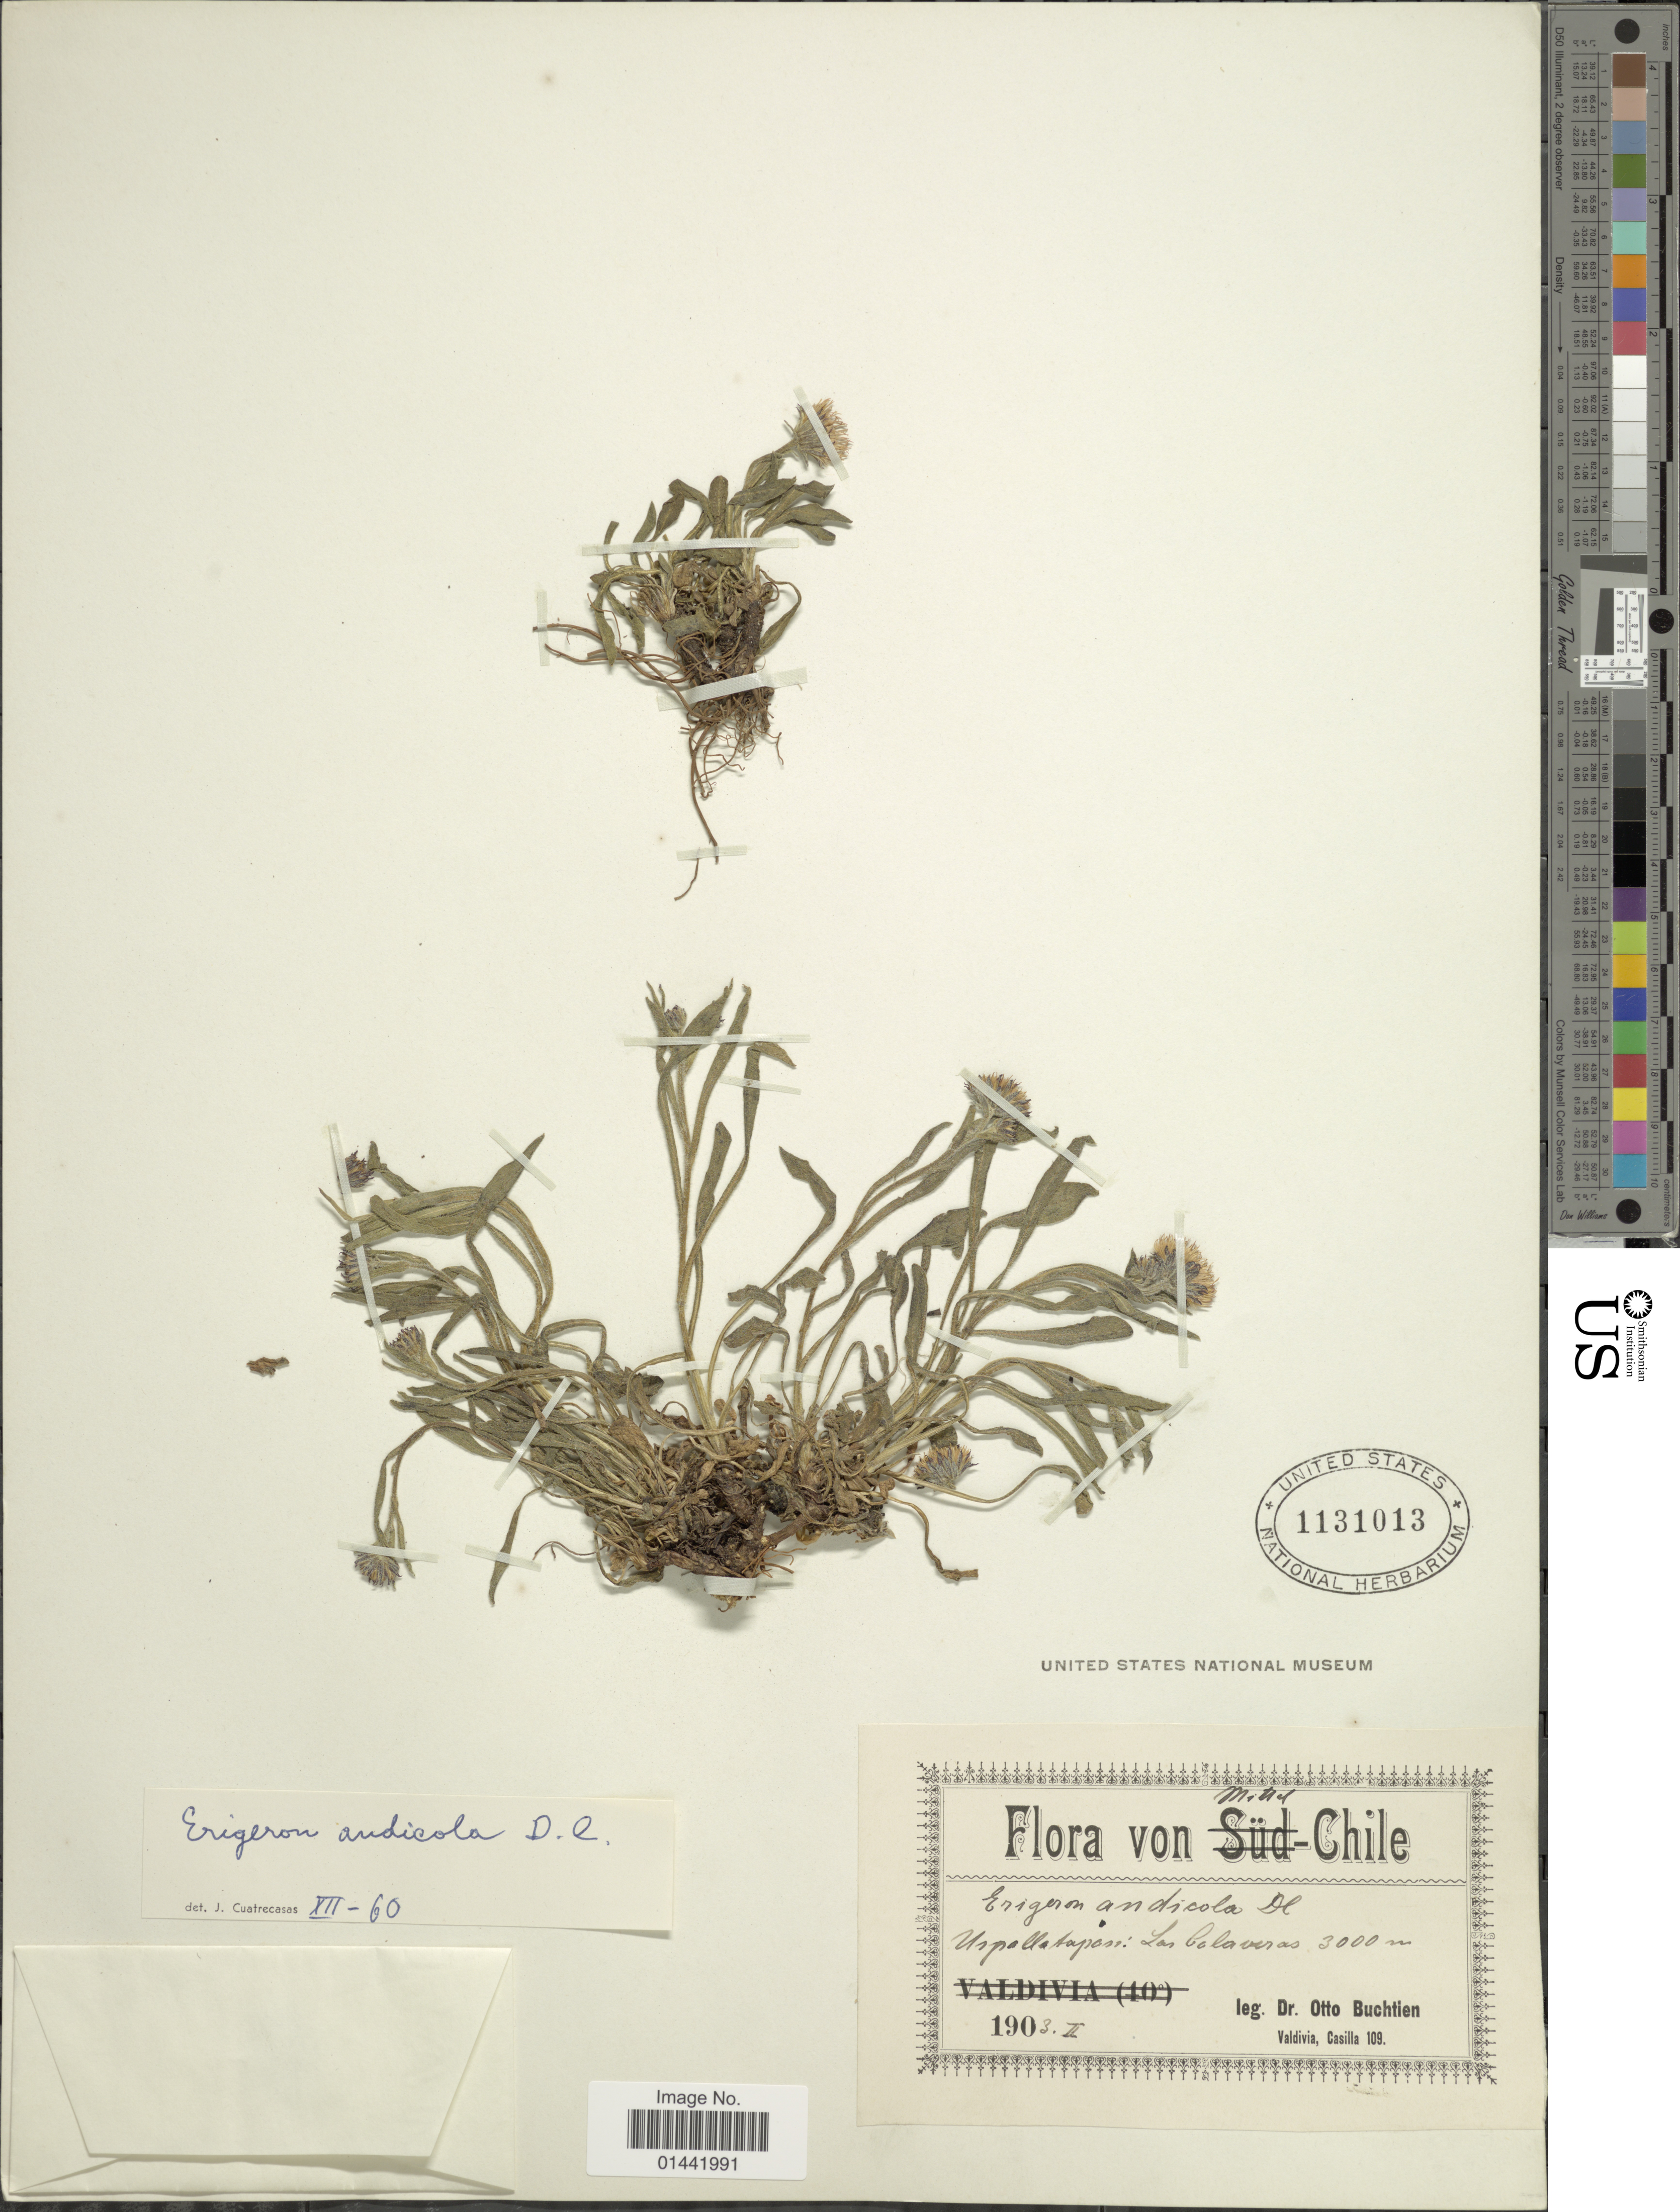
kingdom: Plantae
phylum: Tracheophyta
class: Magnoliopsida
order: Asterales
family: Asteraceae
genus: Erigeron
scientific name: Erigeron andicola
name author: DC.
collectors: O. Buchtien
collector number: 109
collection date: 1903-02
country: Chile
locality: M.ua- Chile, Uspallataponi: Las Colaveras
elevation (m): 3000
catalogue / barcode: US 1131013